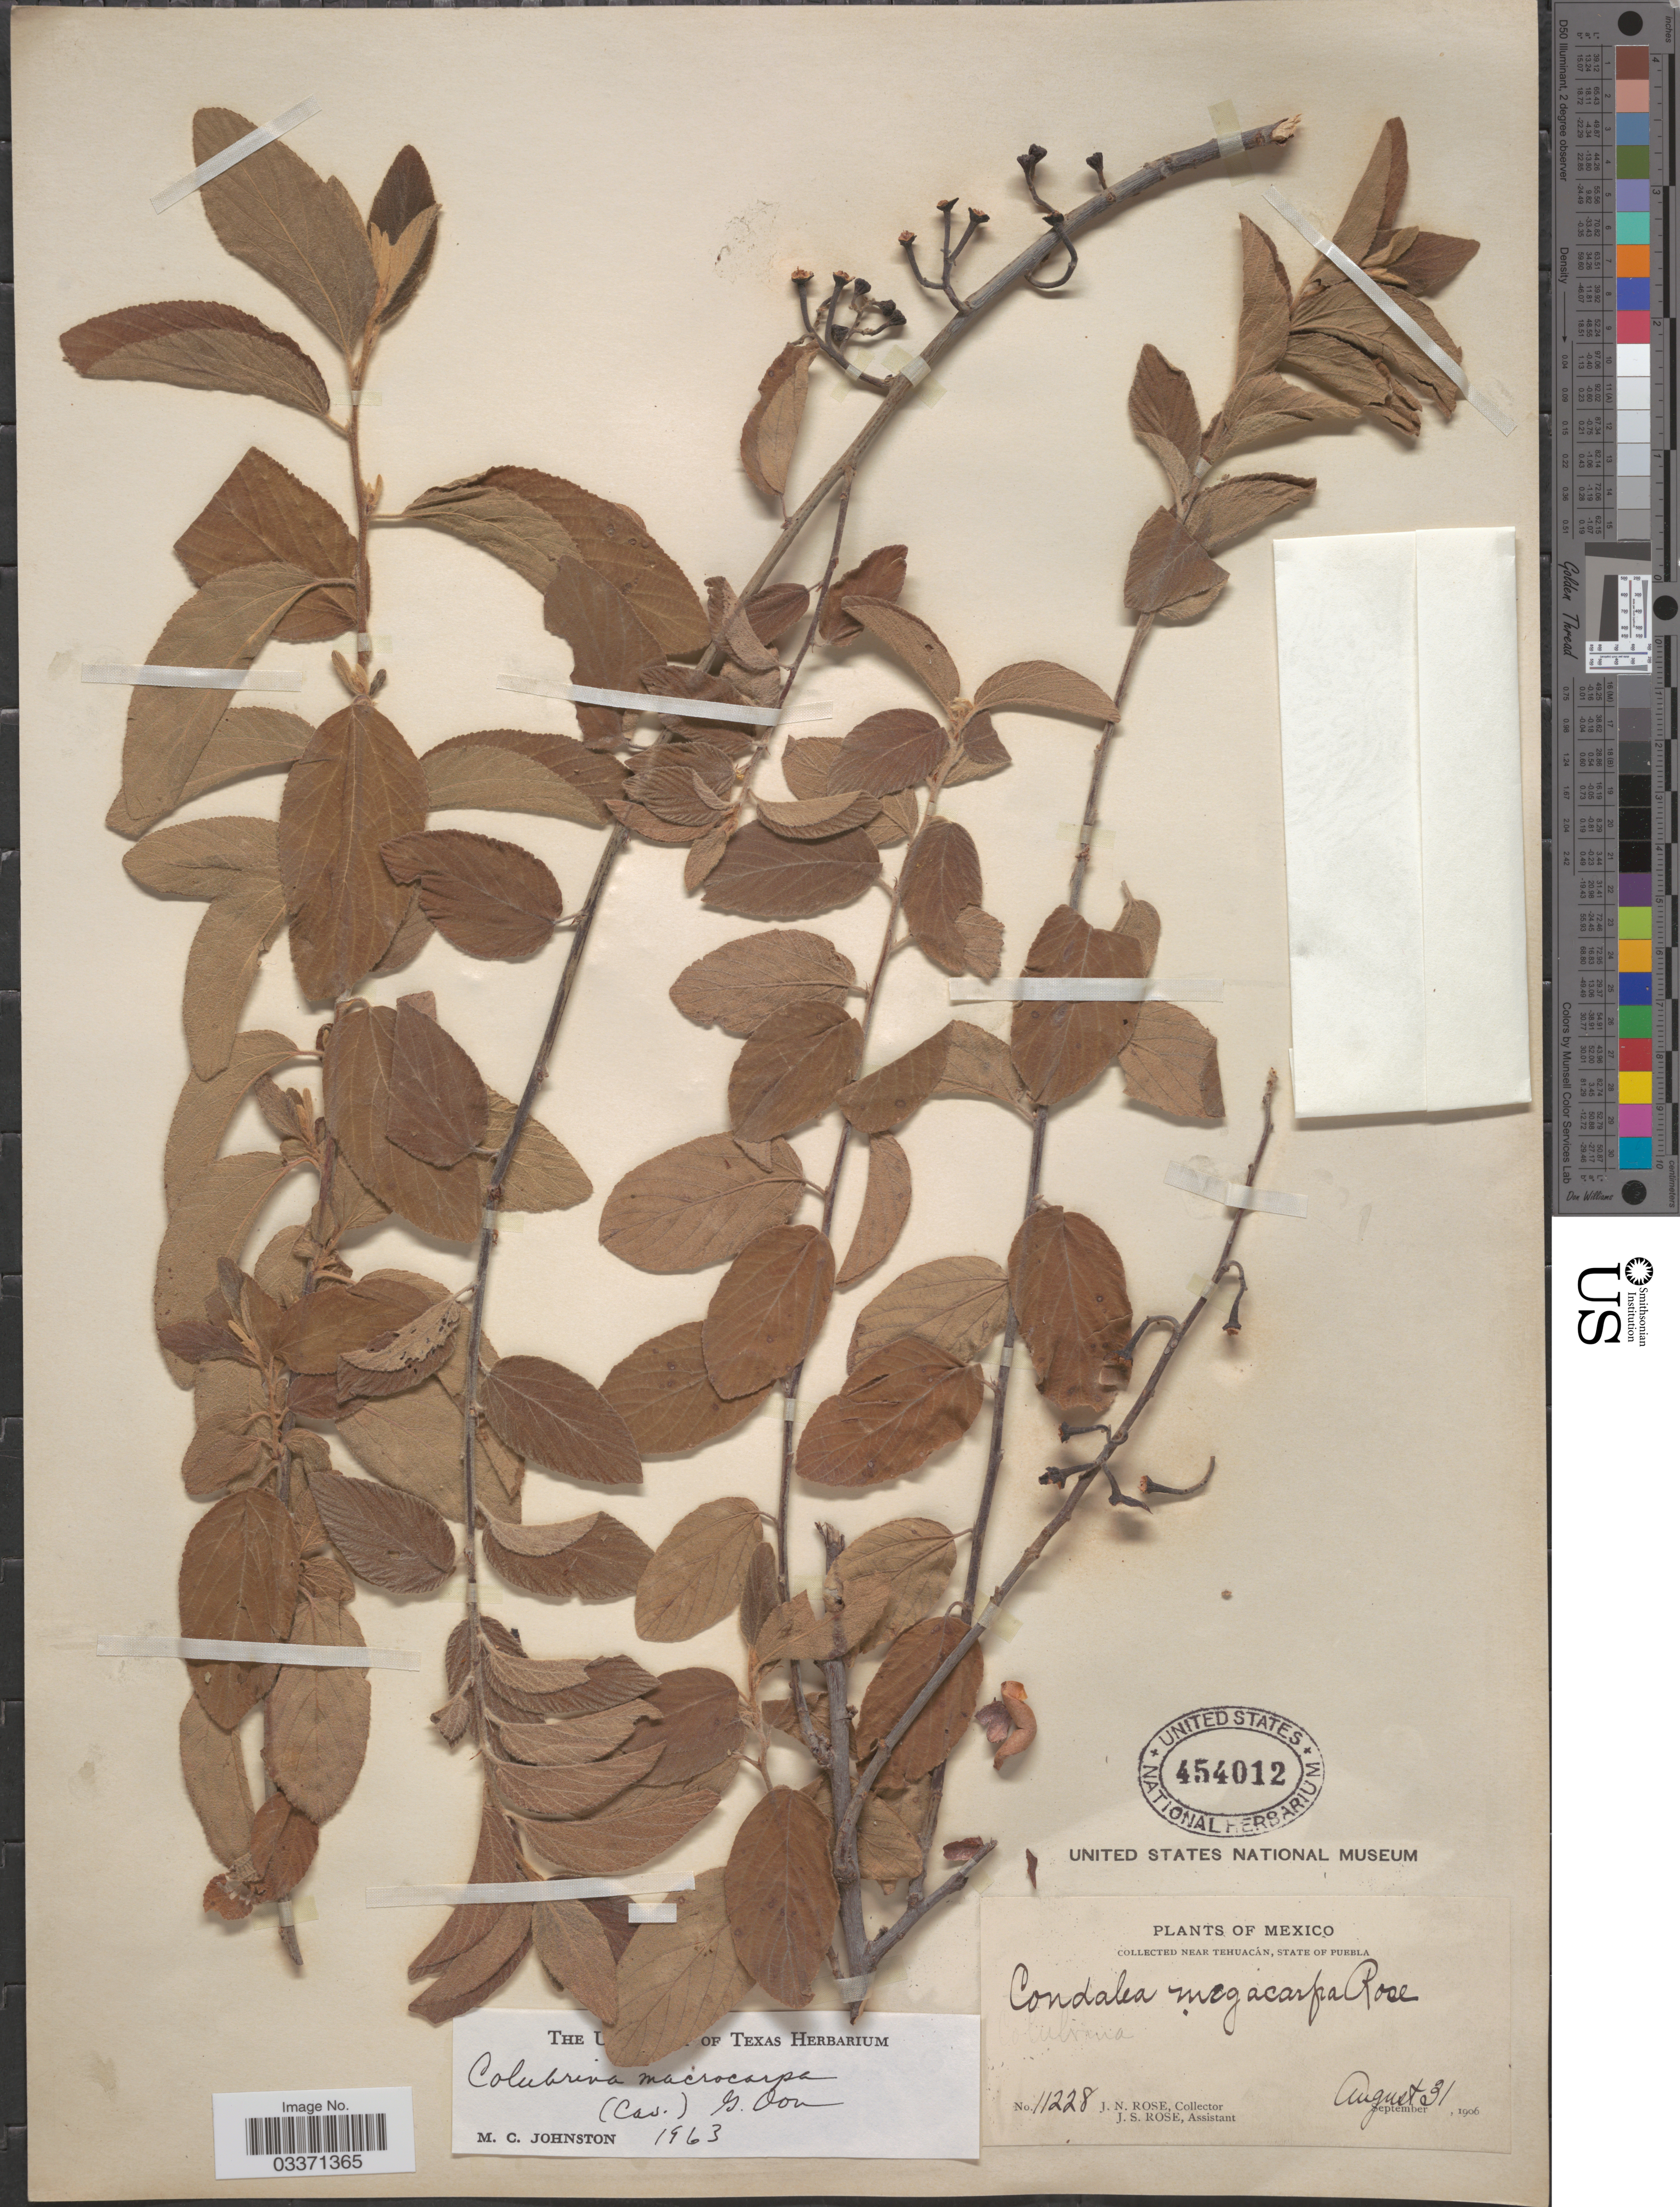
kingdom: Plantae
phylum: Tracheophyta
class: Magnoliopsida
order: Rosales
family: Rhamnaceae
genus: Colubrina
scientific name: Colubrina macrocarpa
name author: (Cav.) G. Don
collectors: J. N. Rose & J. S. Rose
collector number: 11228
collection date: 1906-08-31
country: Mexico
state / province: Puebla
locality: Near Tehuacán.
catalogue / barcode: US 454012